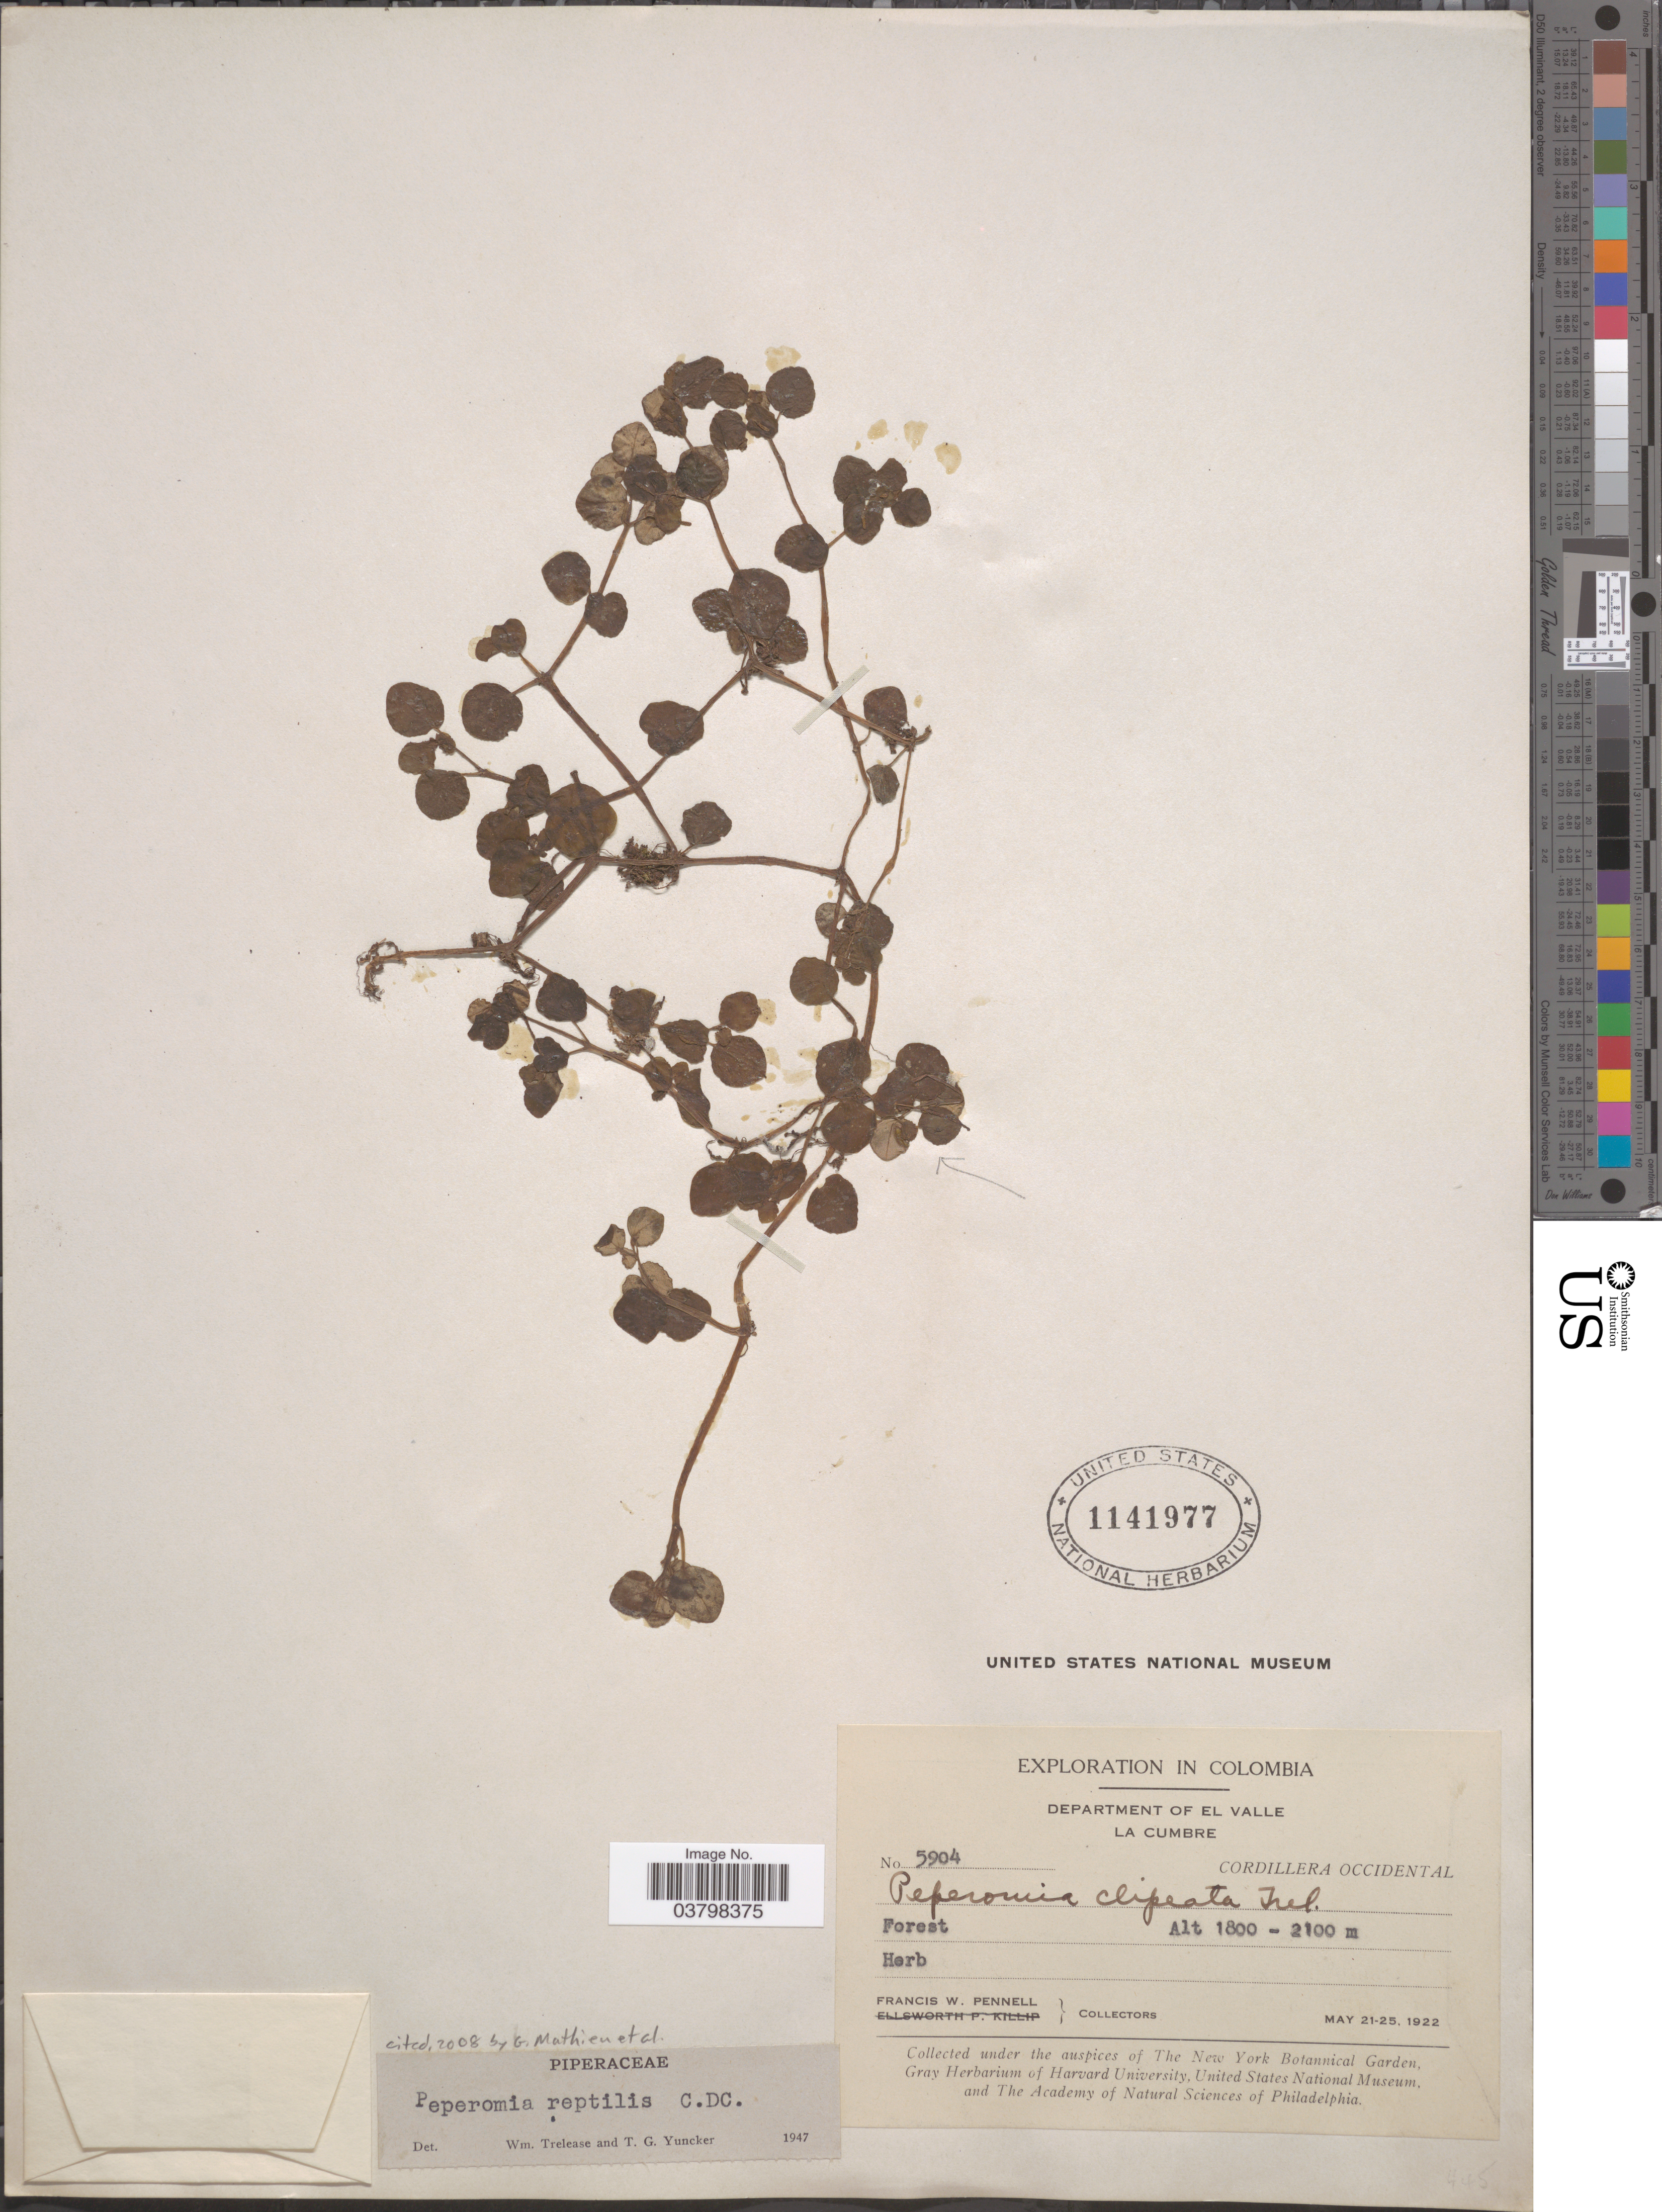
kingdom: Plantae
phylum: Tracheophyta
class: Magnoliopsida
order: Piperales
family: Piperaceae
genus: Peperomia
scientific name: Peperomia reptilis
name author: C. DC.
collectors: F. W. Pennell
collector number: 5904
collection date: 1922-05-21/1922-05-25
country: Colombia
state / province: Valle del Cauca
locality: Department of El Valle. La Cumbre. Cordillera Occidental.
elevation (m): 1800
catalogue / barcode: US 1141977